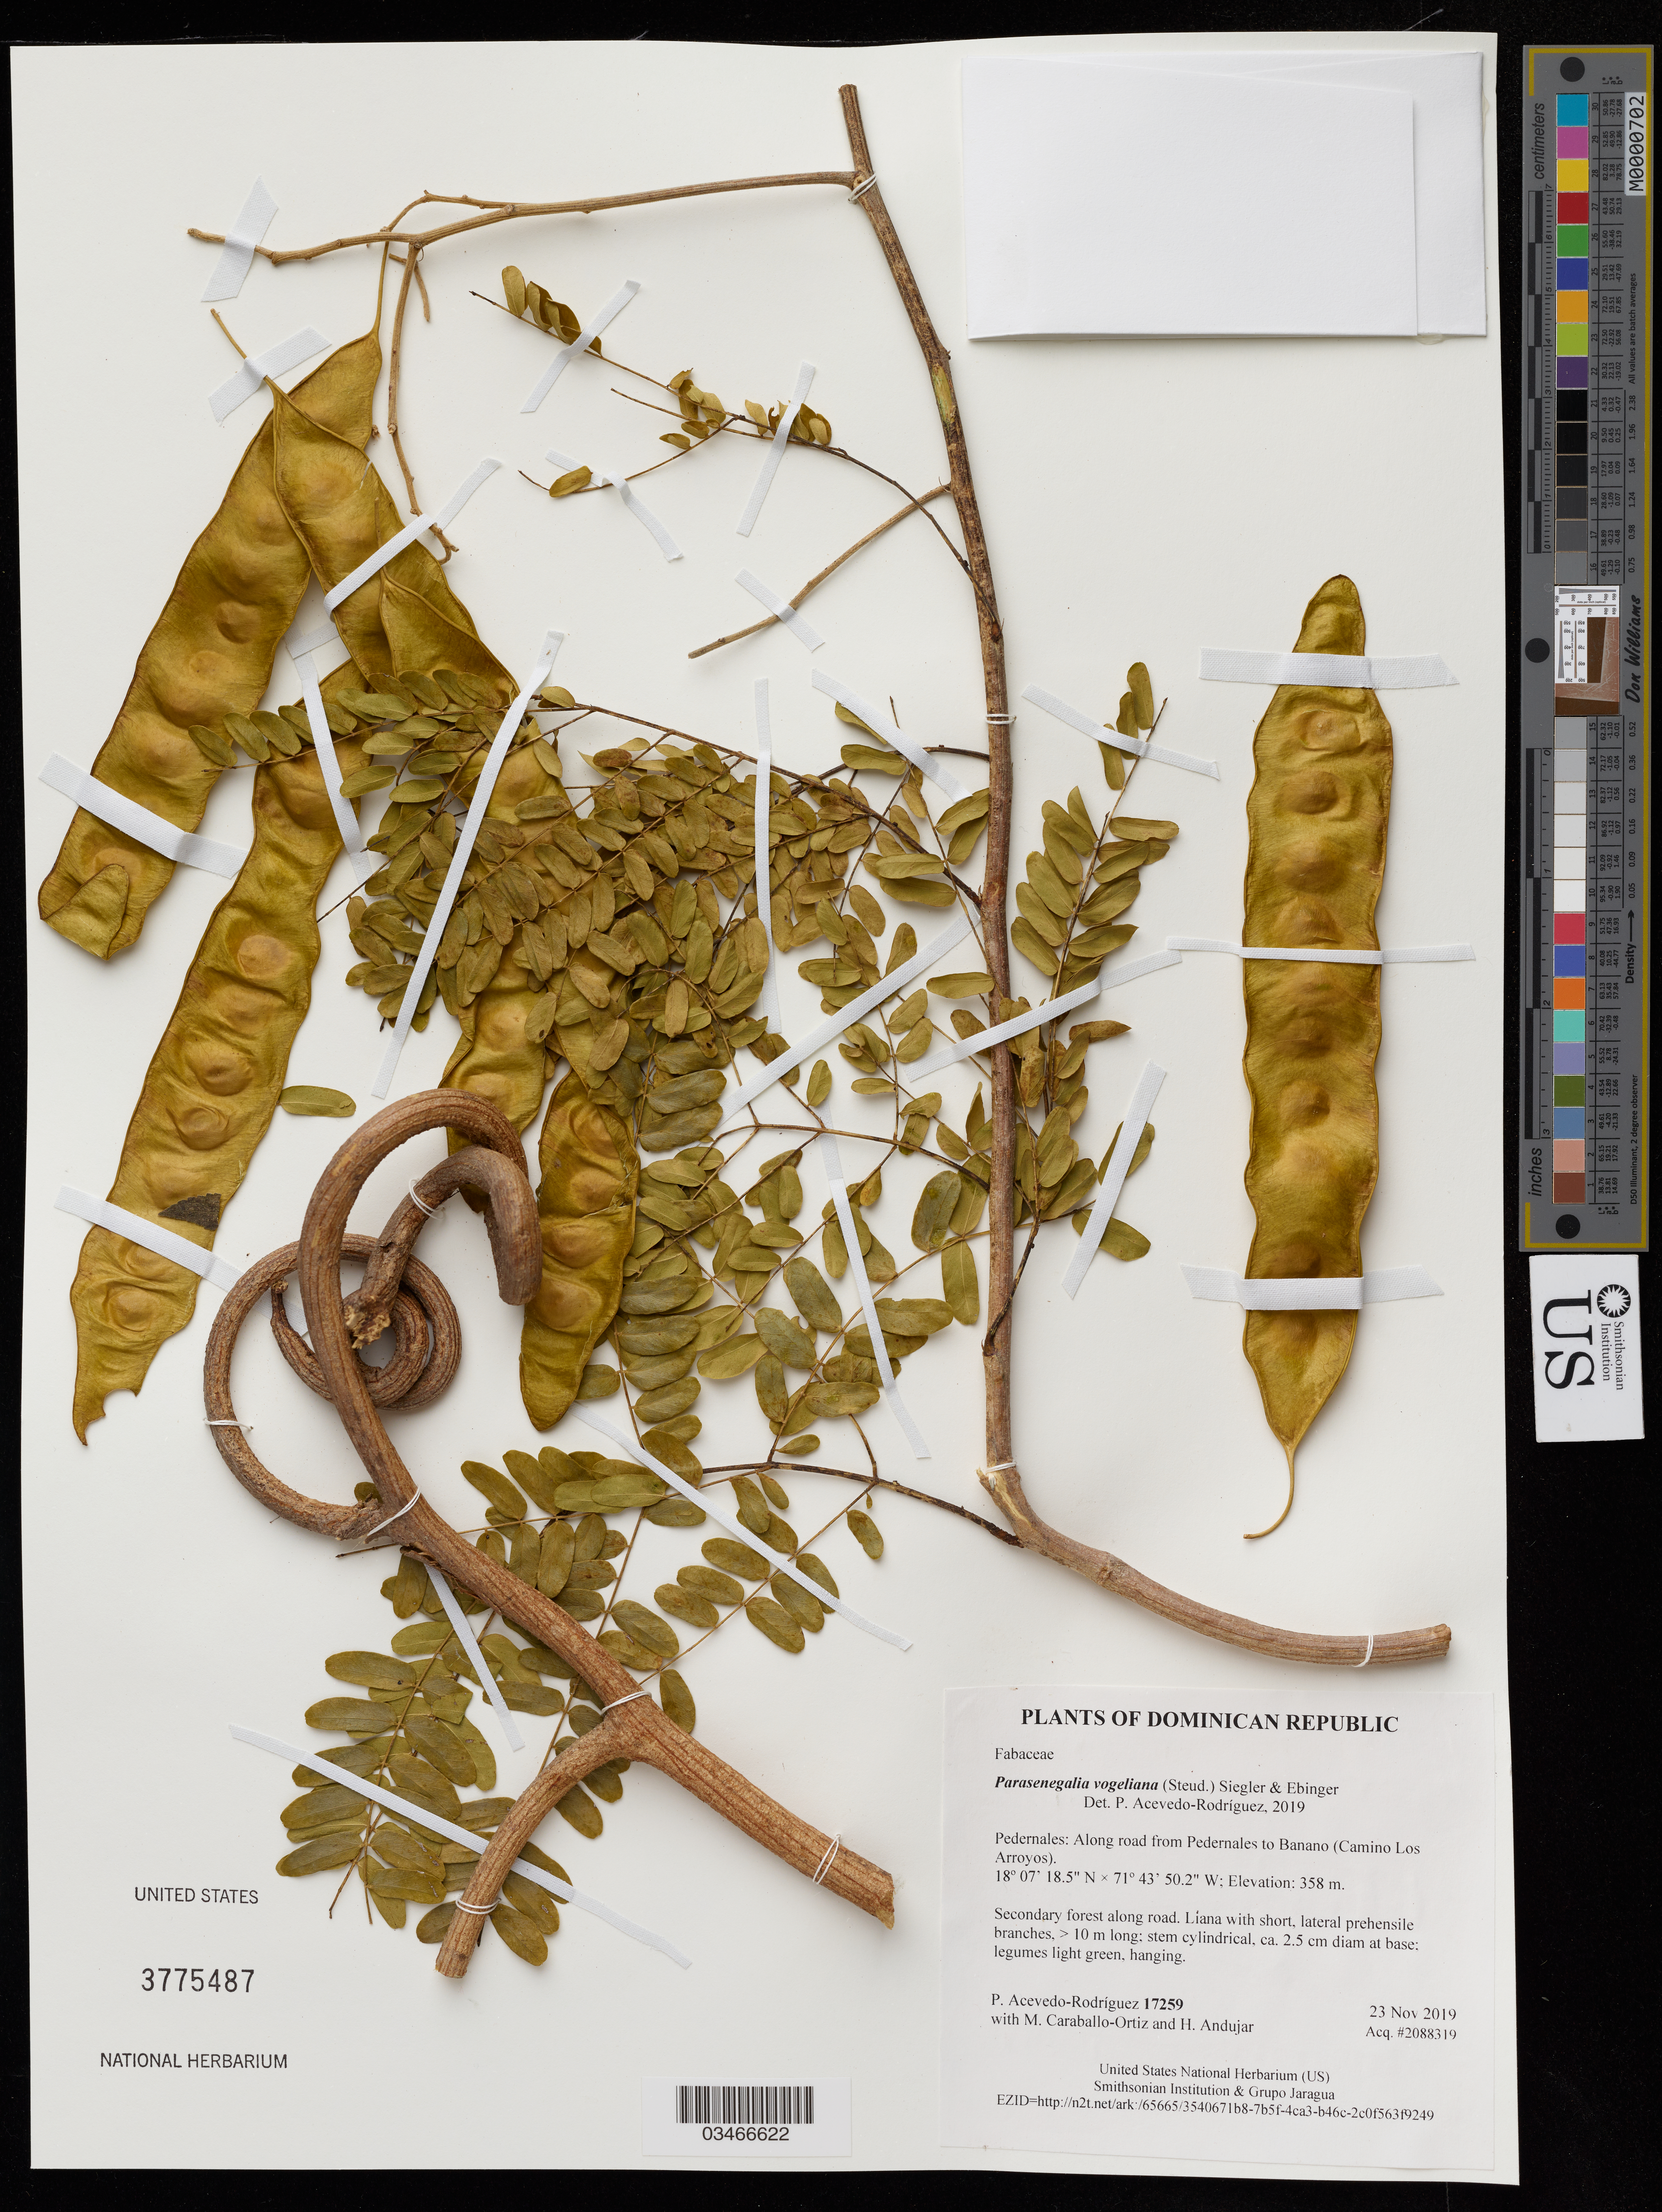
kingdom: Plantae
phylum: Tracheophyta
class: Magnoliopsida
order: Fabales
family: Fabaceae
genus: Parasenegalia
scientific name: Parasenegalia vogeliana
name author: (Steud.) Seigler & Ebinger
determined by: Acevedo-Rodriguez, P., (US), Smithsonian Institution - National Museum of Natural History (UNITED STATES)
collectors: P. Acevedo-Rodriguez, M. Caraballo-Ortiz & H. Andujar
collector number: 17259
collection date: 2019-11-23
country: Dominican Republic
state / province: Pedernales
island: Hispaniola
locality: Along road from Pedernales to Banano (Camino Los Arroyos), disturbed roadside vegetation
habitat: Secondary forest along road.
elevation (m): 358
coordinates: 18.12180 N, 71.73061 W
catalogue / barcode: US 3775487